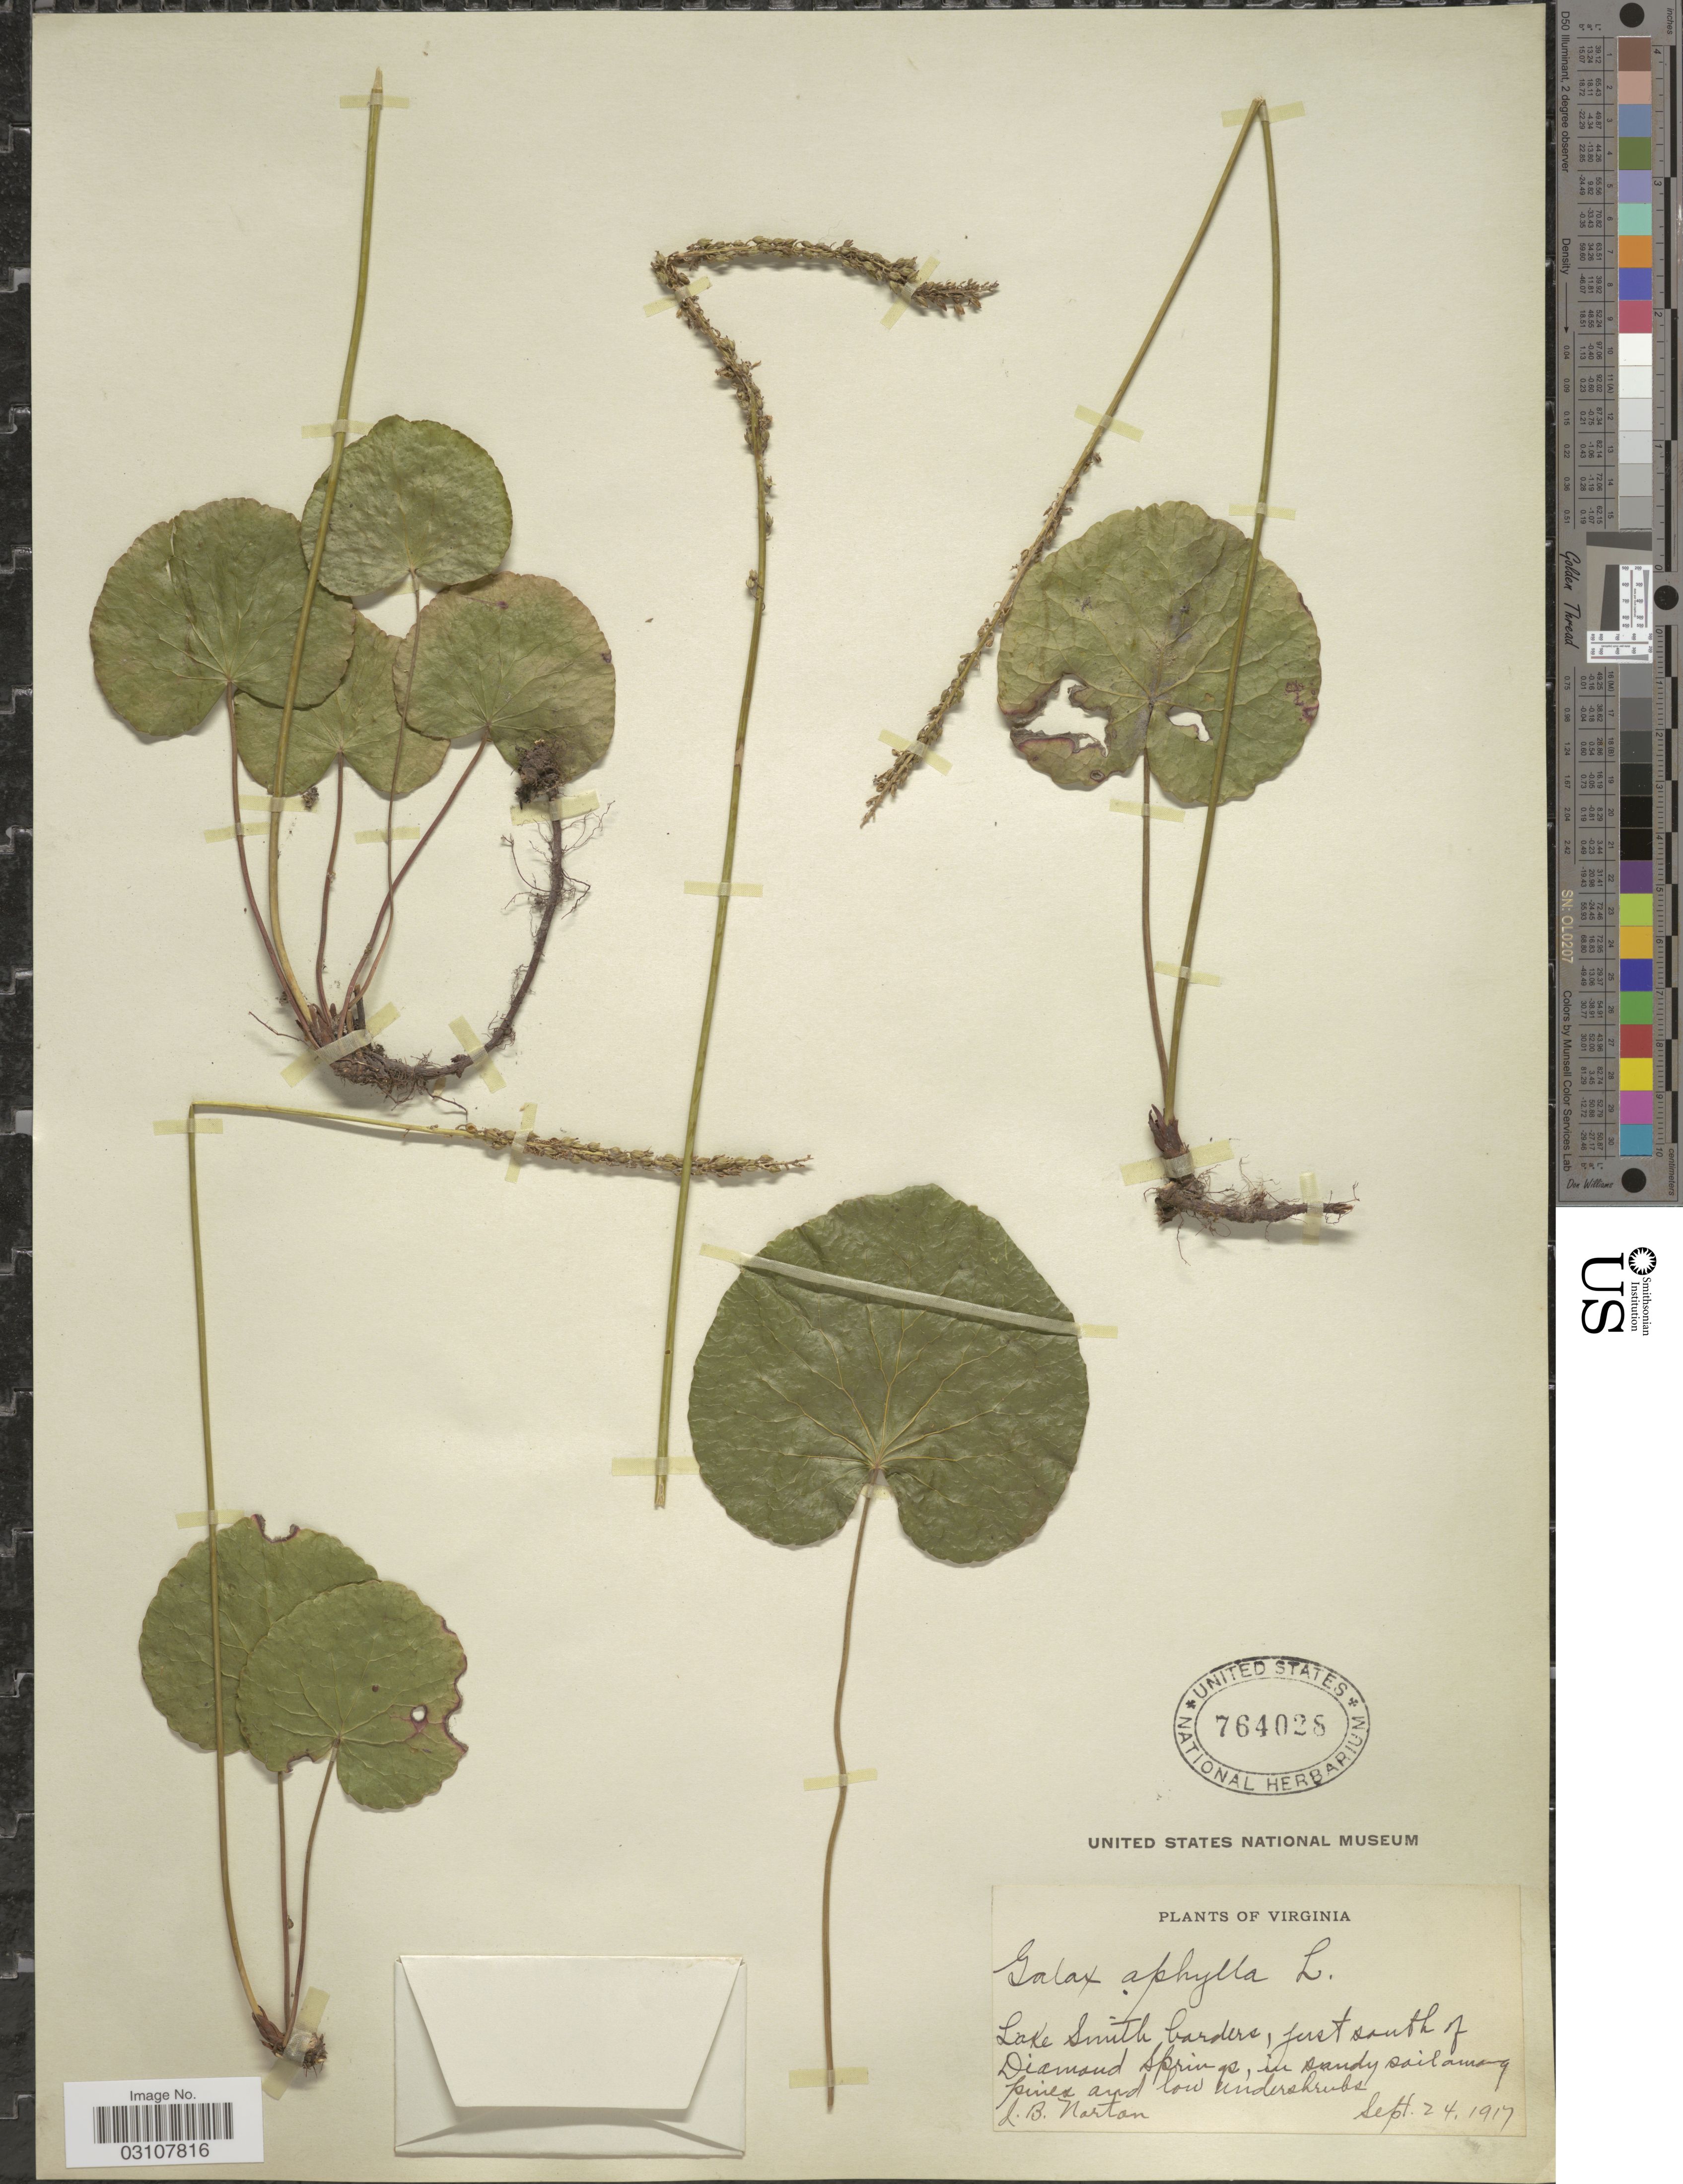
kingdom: Plantae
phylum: Tracheophyta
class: Magnoliopsida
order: Ericales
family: Diapensiaceae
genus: Galax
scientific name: Galax urceolata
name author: (Poir.) Brummitt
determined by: Gaynor, Michelle L., (FLAS), University of Florida (UNITED STATES)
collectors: J. Norton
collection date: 1917-09-24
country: United States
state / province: Virginia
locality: Lake Smith borders, just south of Diamond Springs, in sandy soil.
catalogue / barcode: US 764028